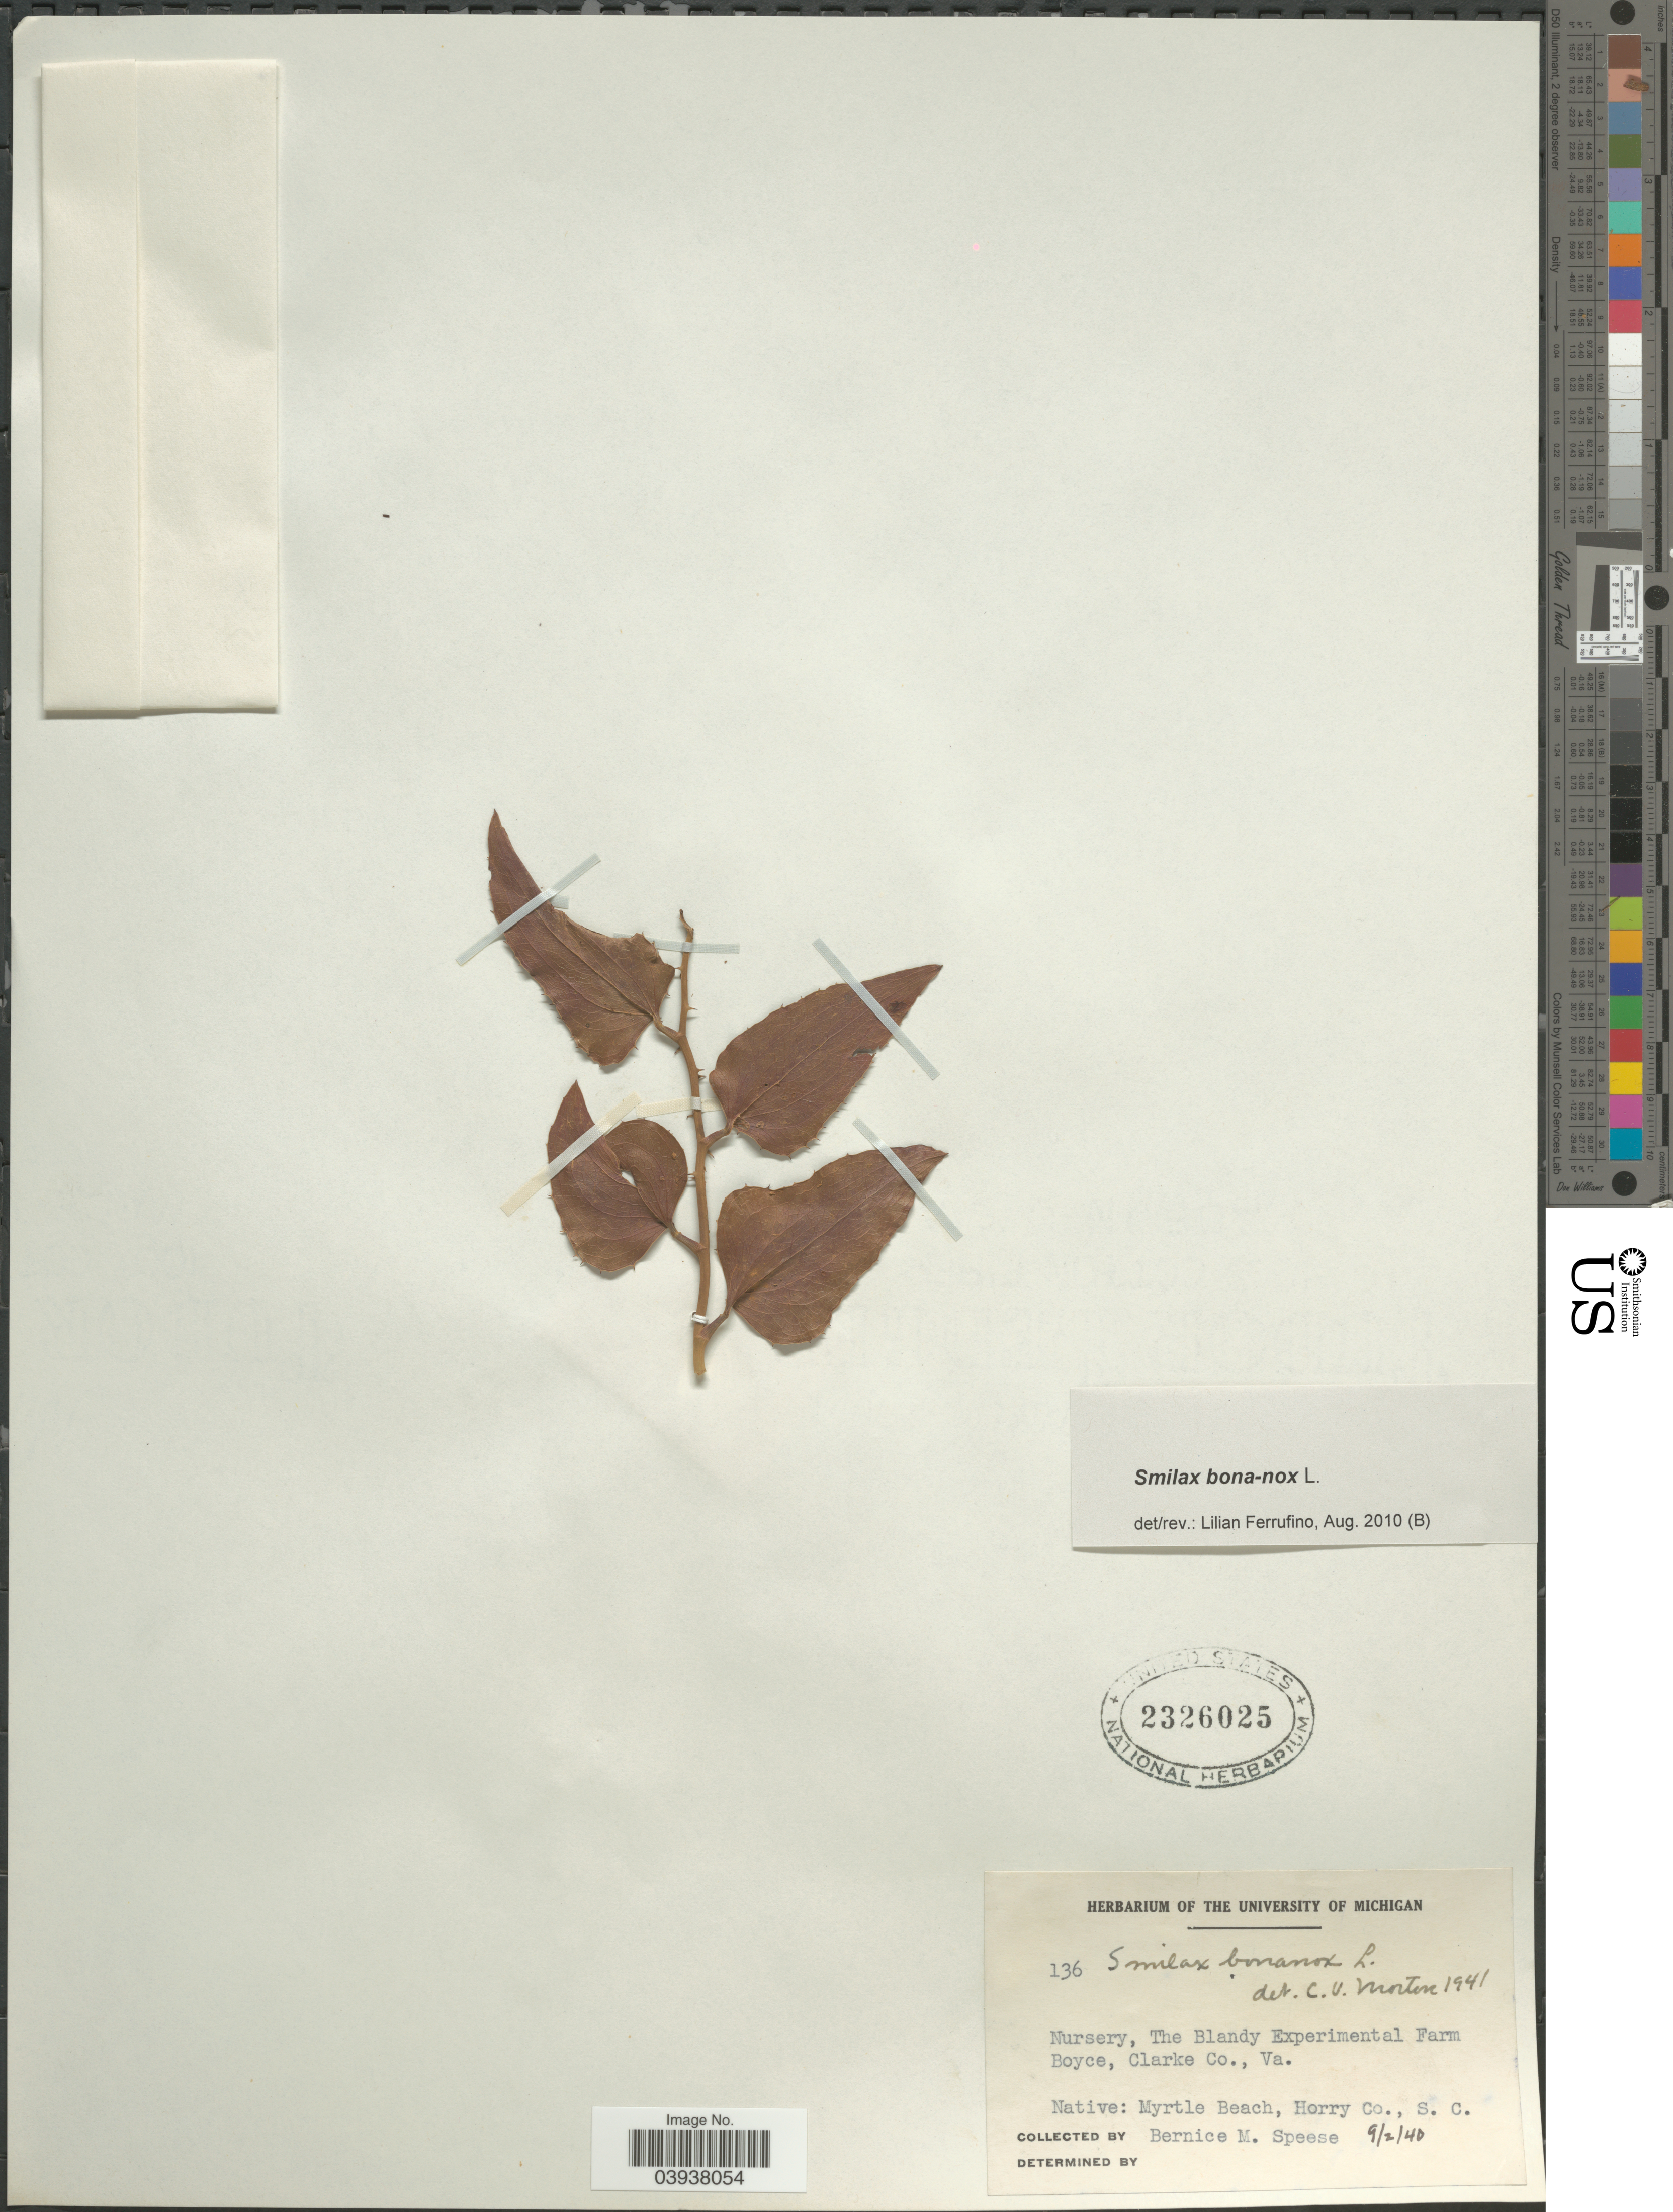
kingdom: Plantae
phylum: Tracheophyta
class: Liliopsida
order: Liliales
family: Smilacaceae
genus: Smilax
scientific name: Smilax bona-nox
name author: L.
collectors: B. Speese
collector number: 136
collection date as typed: Transcribed d/m/y: 2/9/40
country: United States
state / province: Virginia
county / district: Clarke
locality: Nursery, The Blandy Experimental Farm. Boyce, Clarke Co.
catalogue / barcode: US 2326025